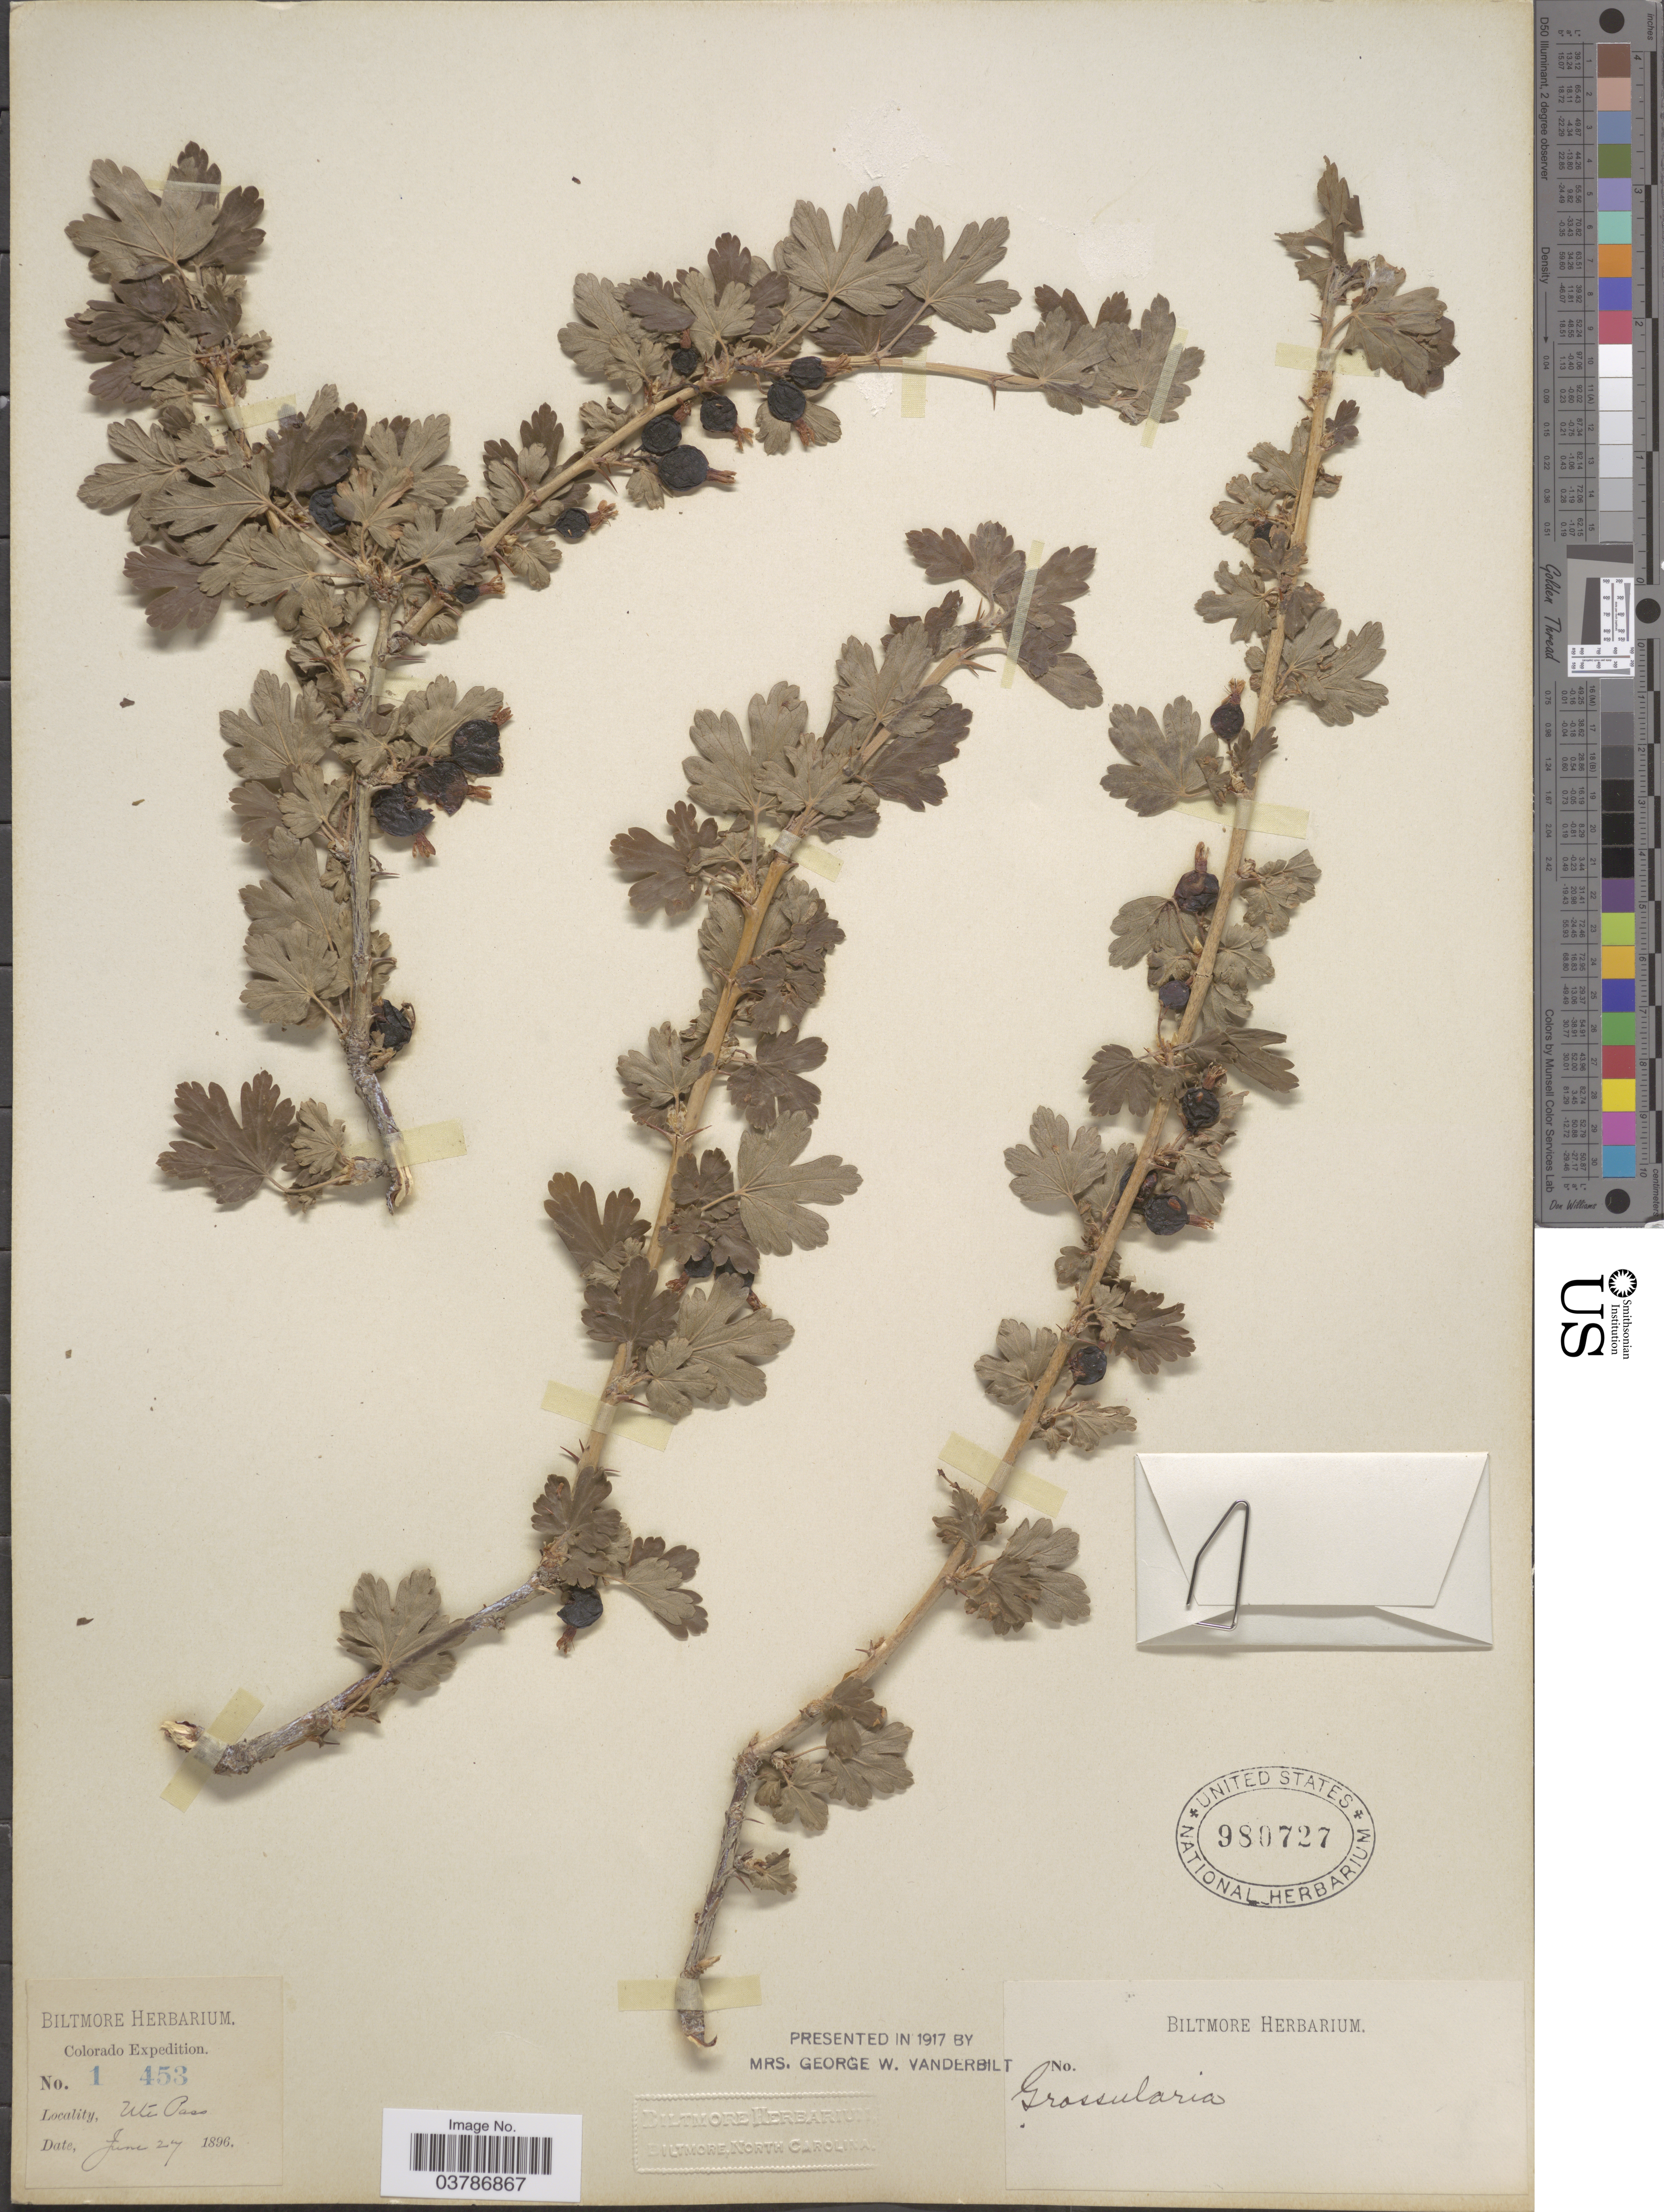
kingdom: Plantae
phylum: Tracheophyta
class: Magnoliopsida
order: Saxifragales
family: Grossulariaceae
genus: Ribes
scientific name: Ribes sp.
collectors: ex herb. Biltmore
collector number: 1453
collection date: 1896-06-27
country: United States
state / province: Colorado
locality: Ute Pass.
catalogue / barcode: US 980727